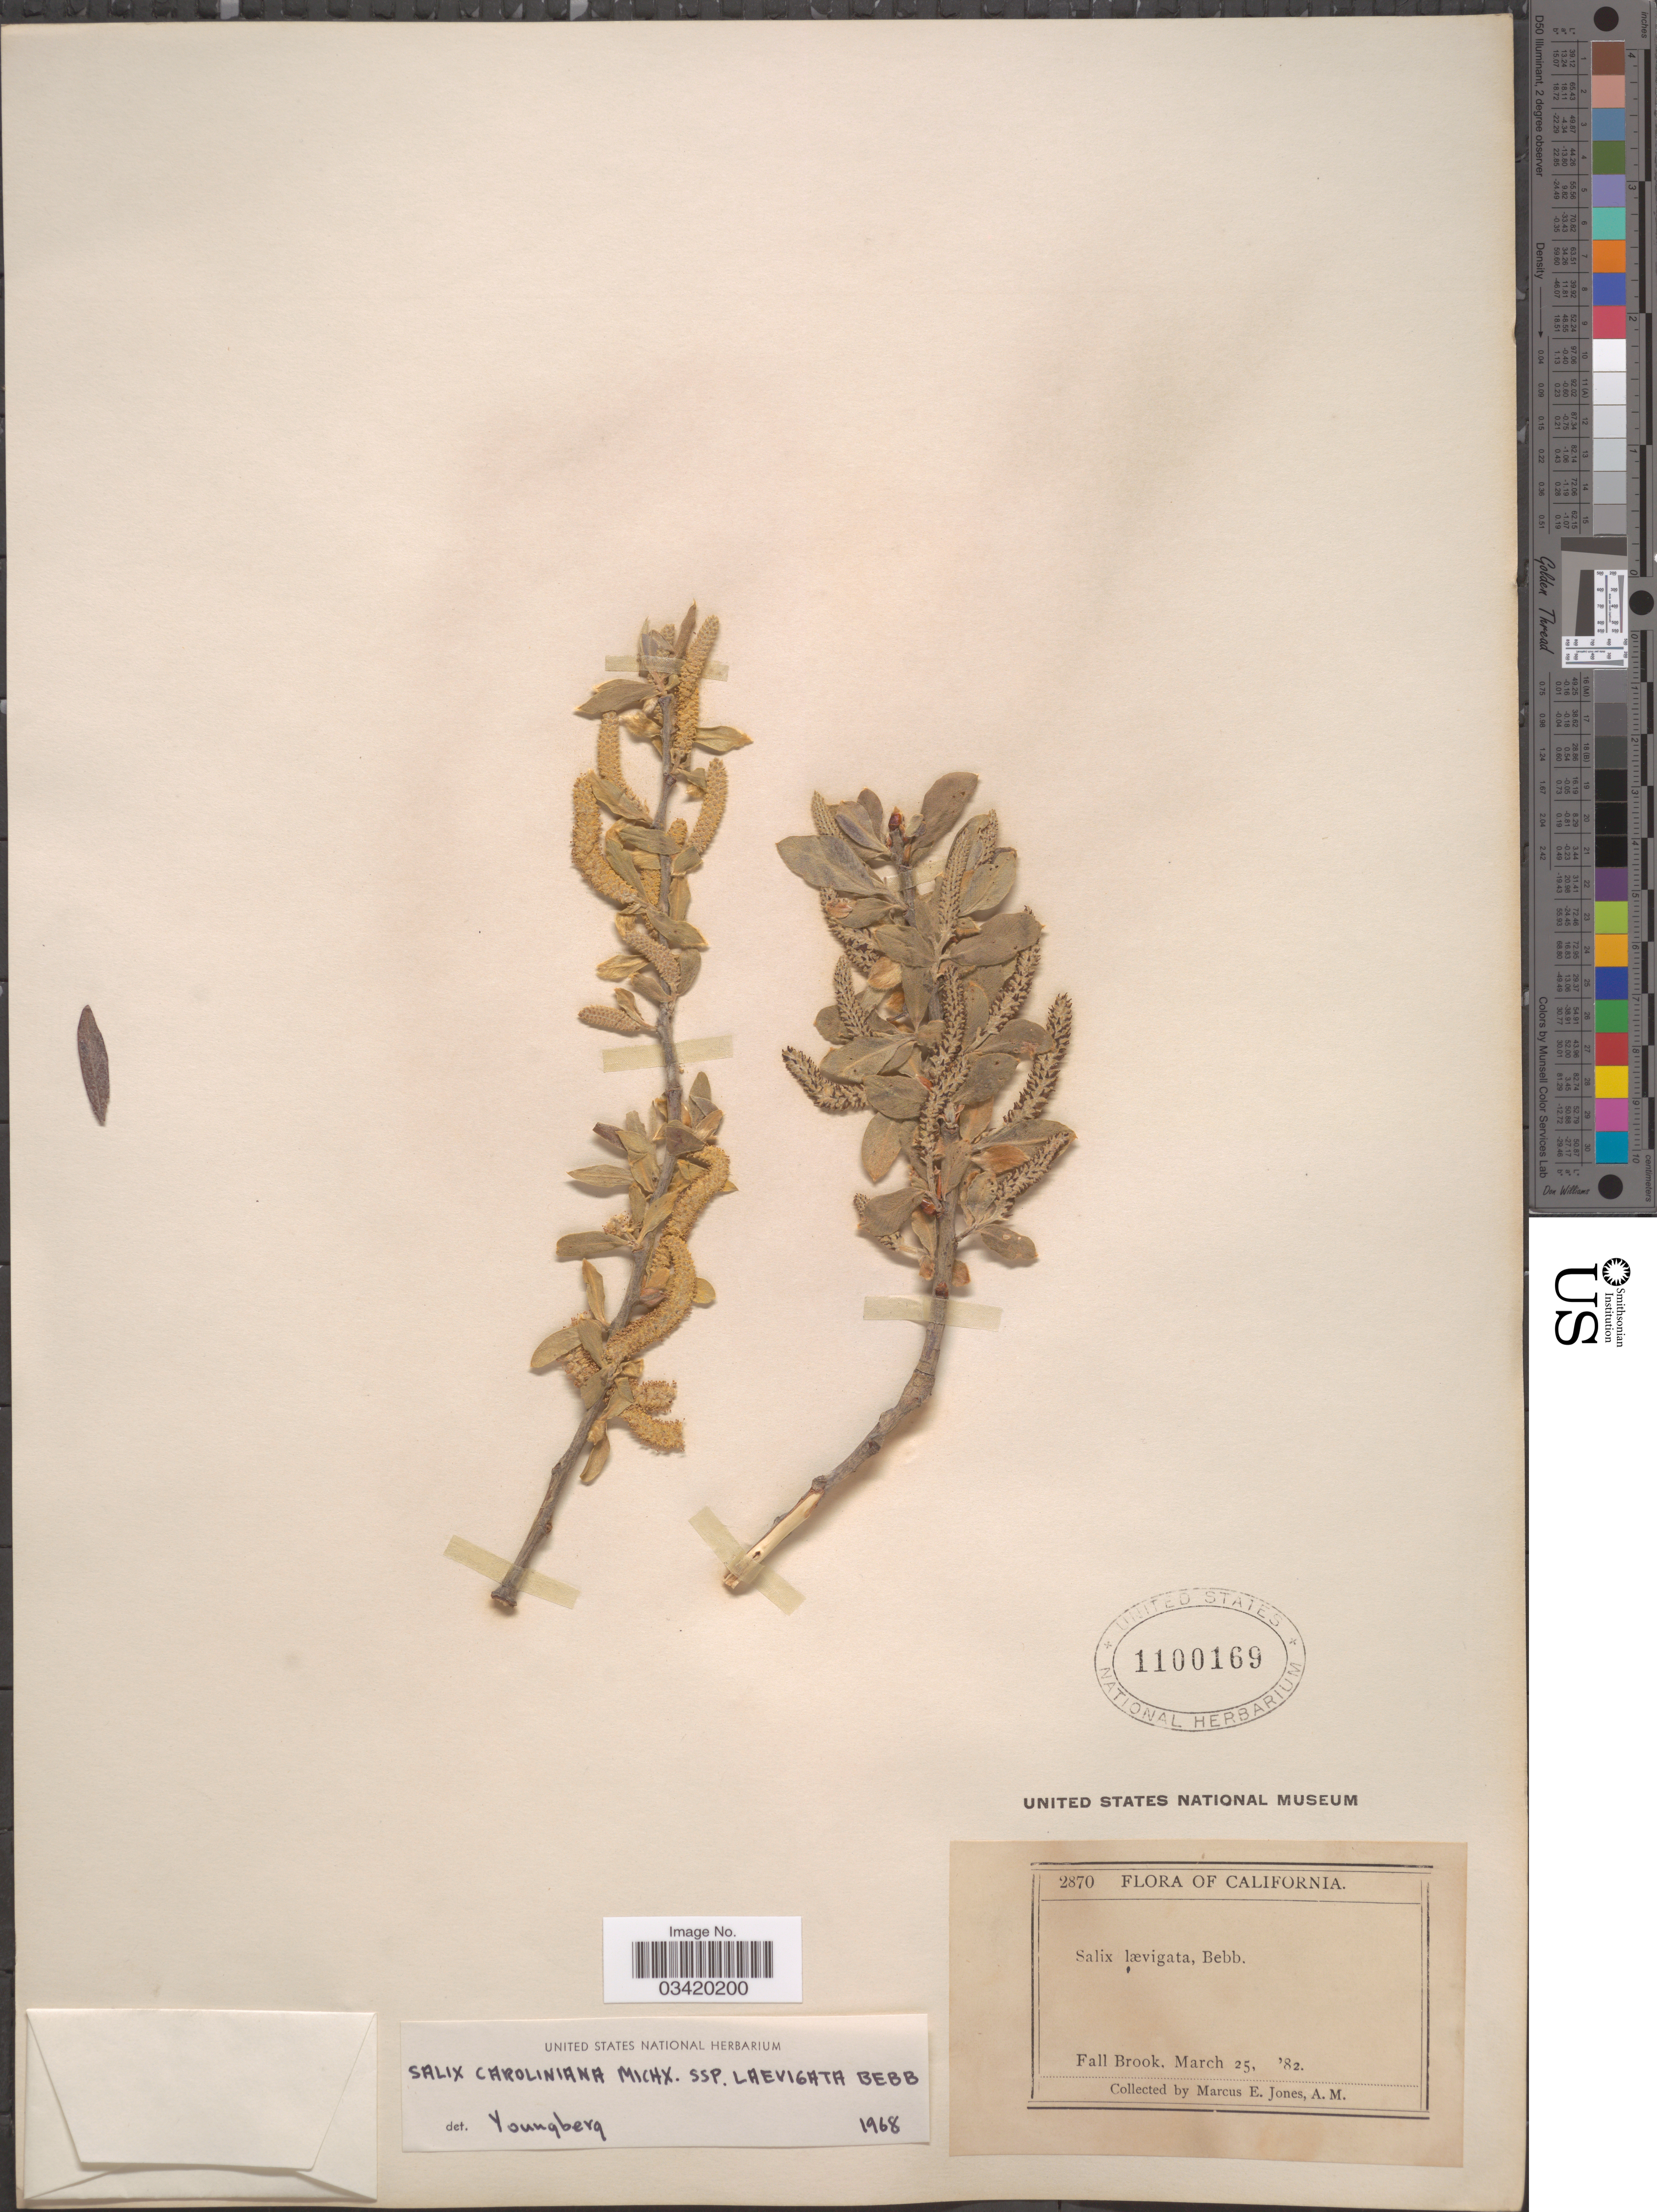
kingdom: Plantae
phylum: Tracheophyta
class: Magnoliopsida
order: Malpighiales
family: Salicaceae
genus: Salix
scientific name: Salix caroliniana subsp. laevigata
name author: Bebb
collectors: M. E. Jones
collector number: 2870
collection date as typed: Transcribed d/m/y: 25/3/82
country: United States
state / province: California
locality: Fall Brook.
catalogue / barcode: US 1100169